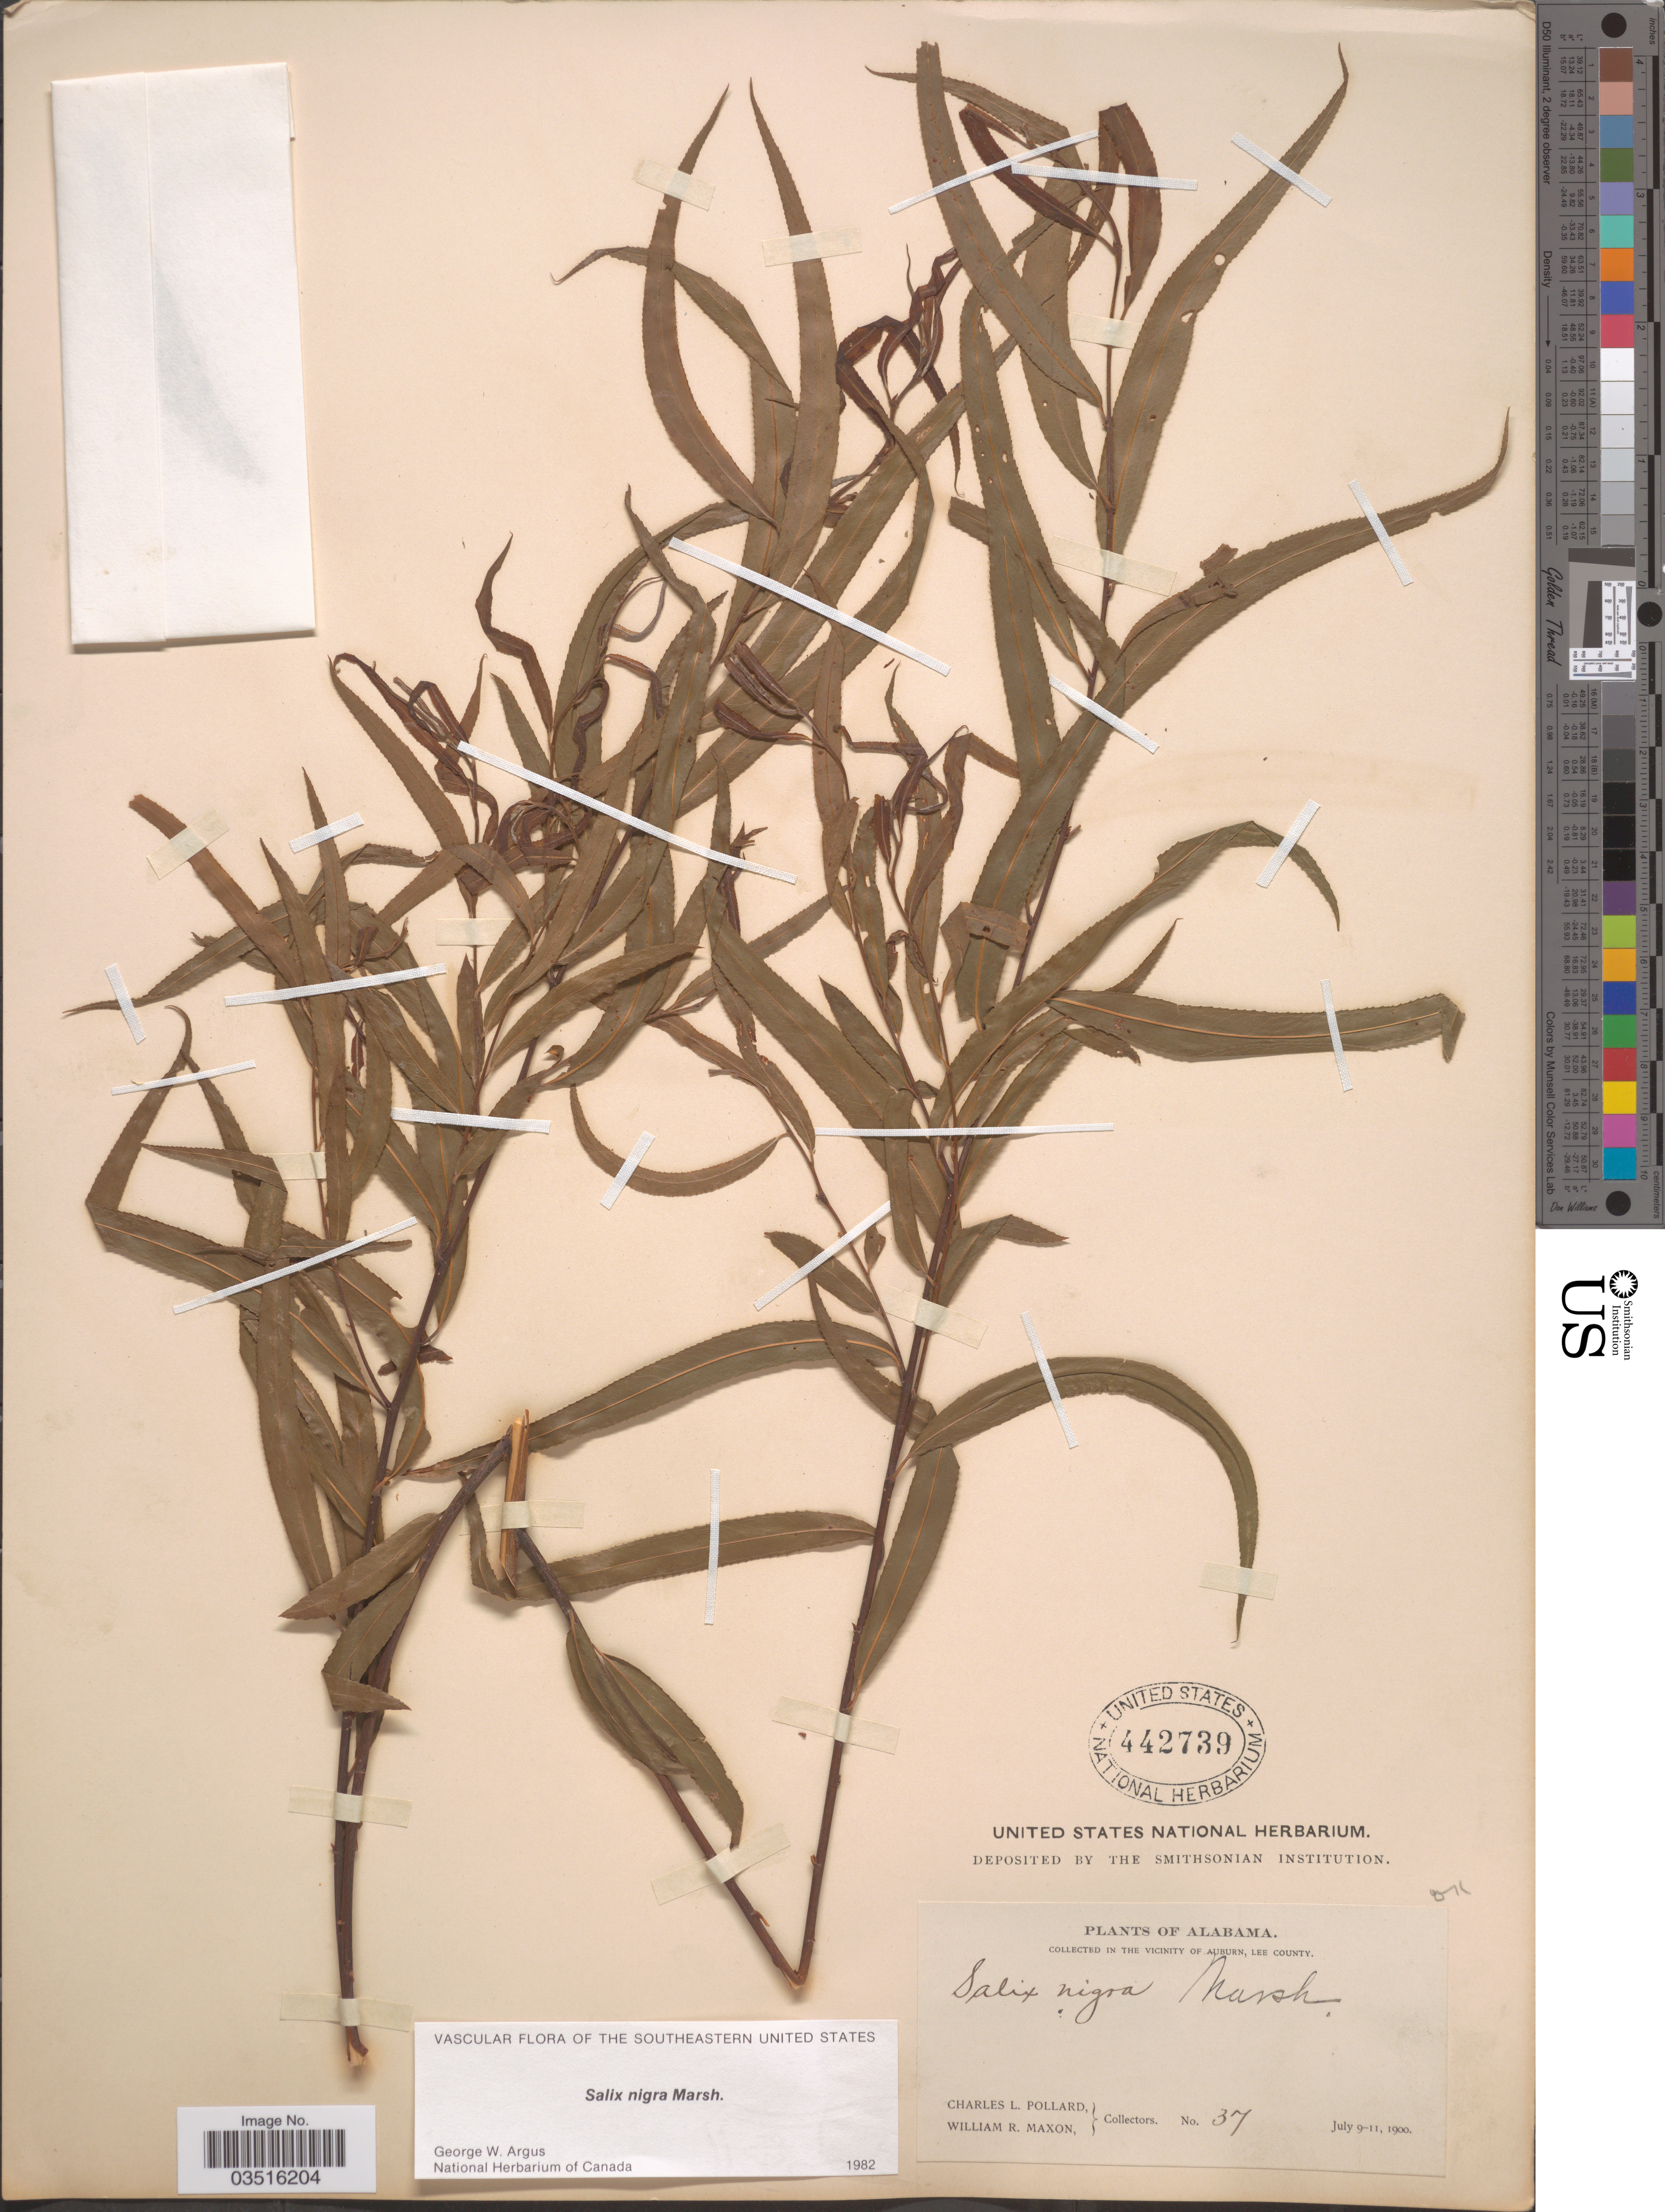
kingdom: Plantae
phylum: Tracheophyta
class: Magnoliopsida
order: Malpighiales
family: Salicaceae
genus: Salix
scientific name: Salix nigra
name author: Marshall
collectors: C. L. Pollard & W. R. Maxon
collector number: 37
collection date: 1900-07-09/1900-07-11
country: United States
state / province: Alabama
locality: In the vicinity of Auburn, Lee County.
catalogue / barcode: US 442739